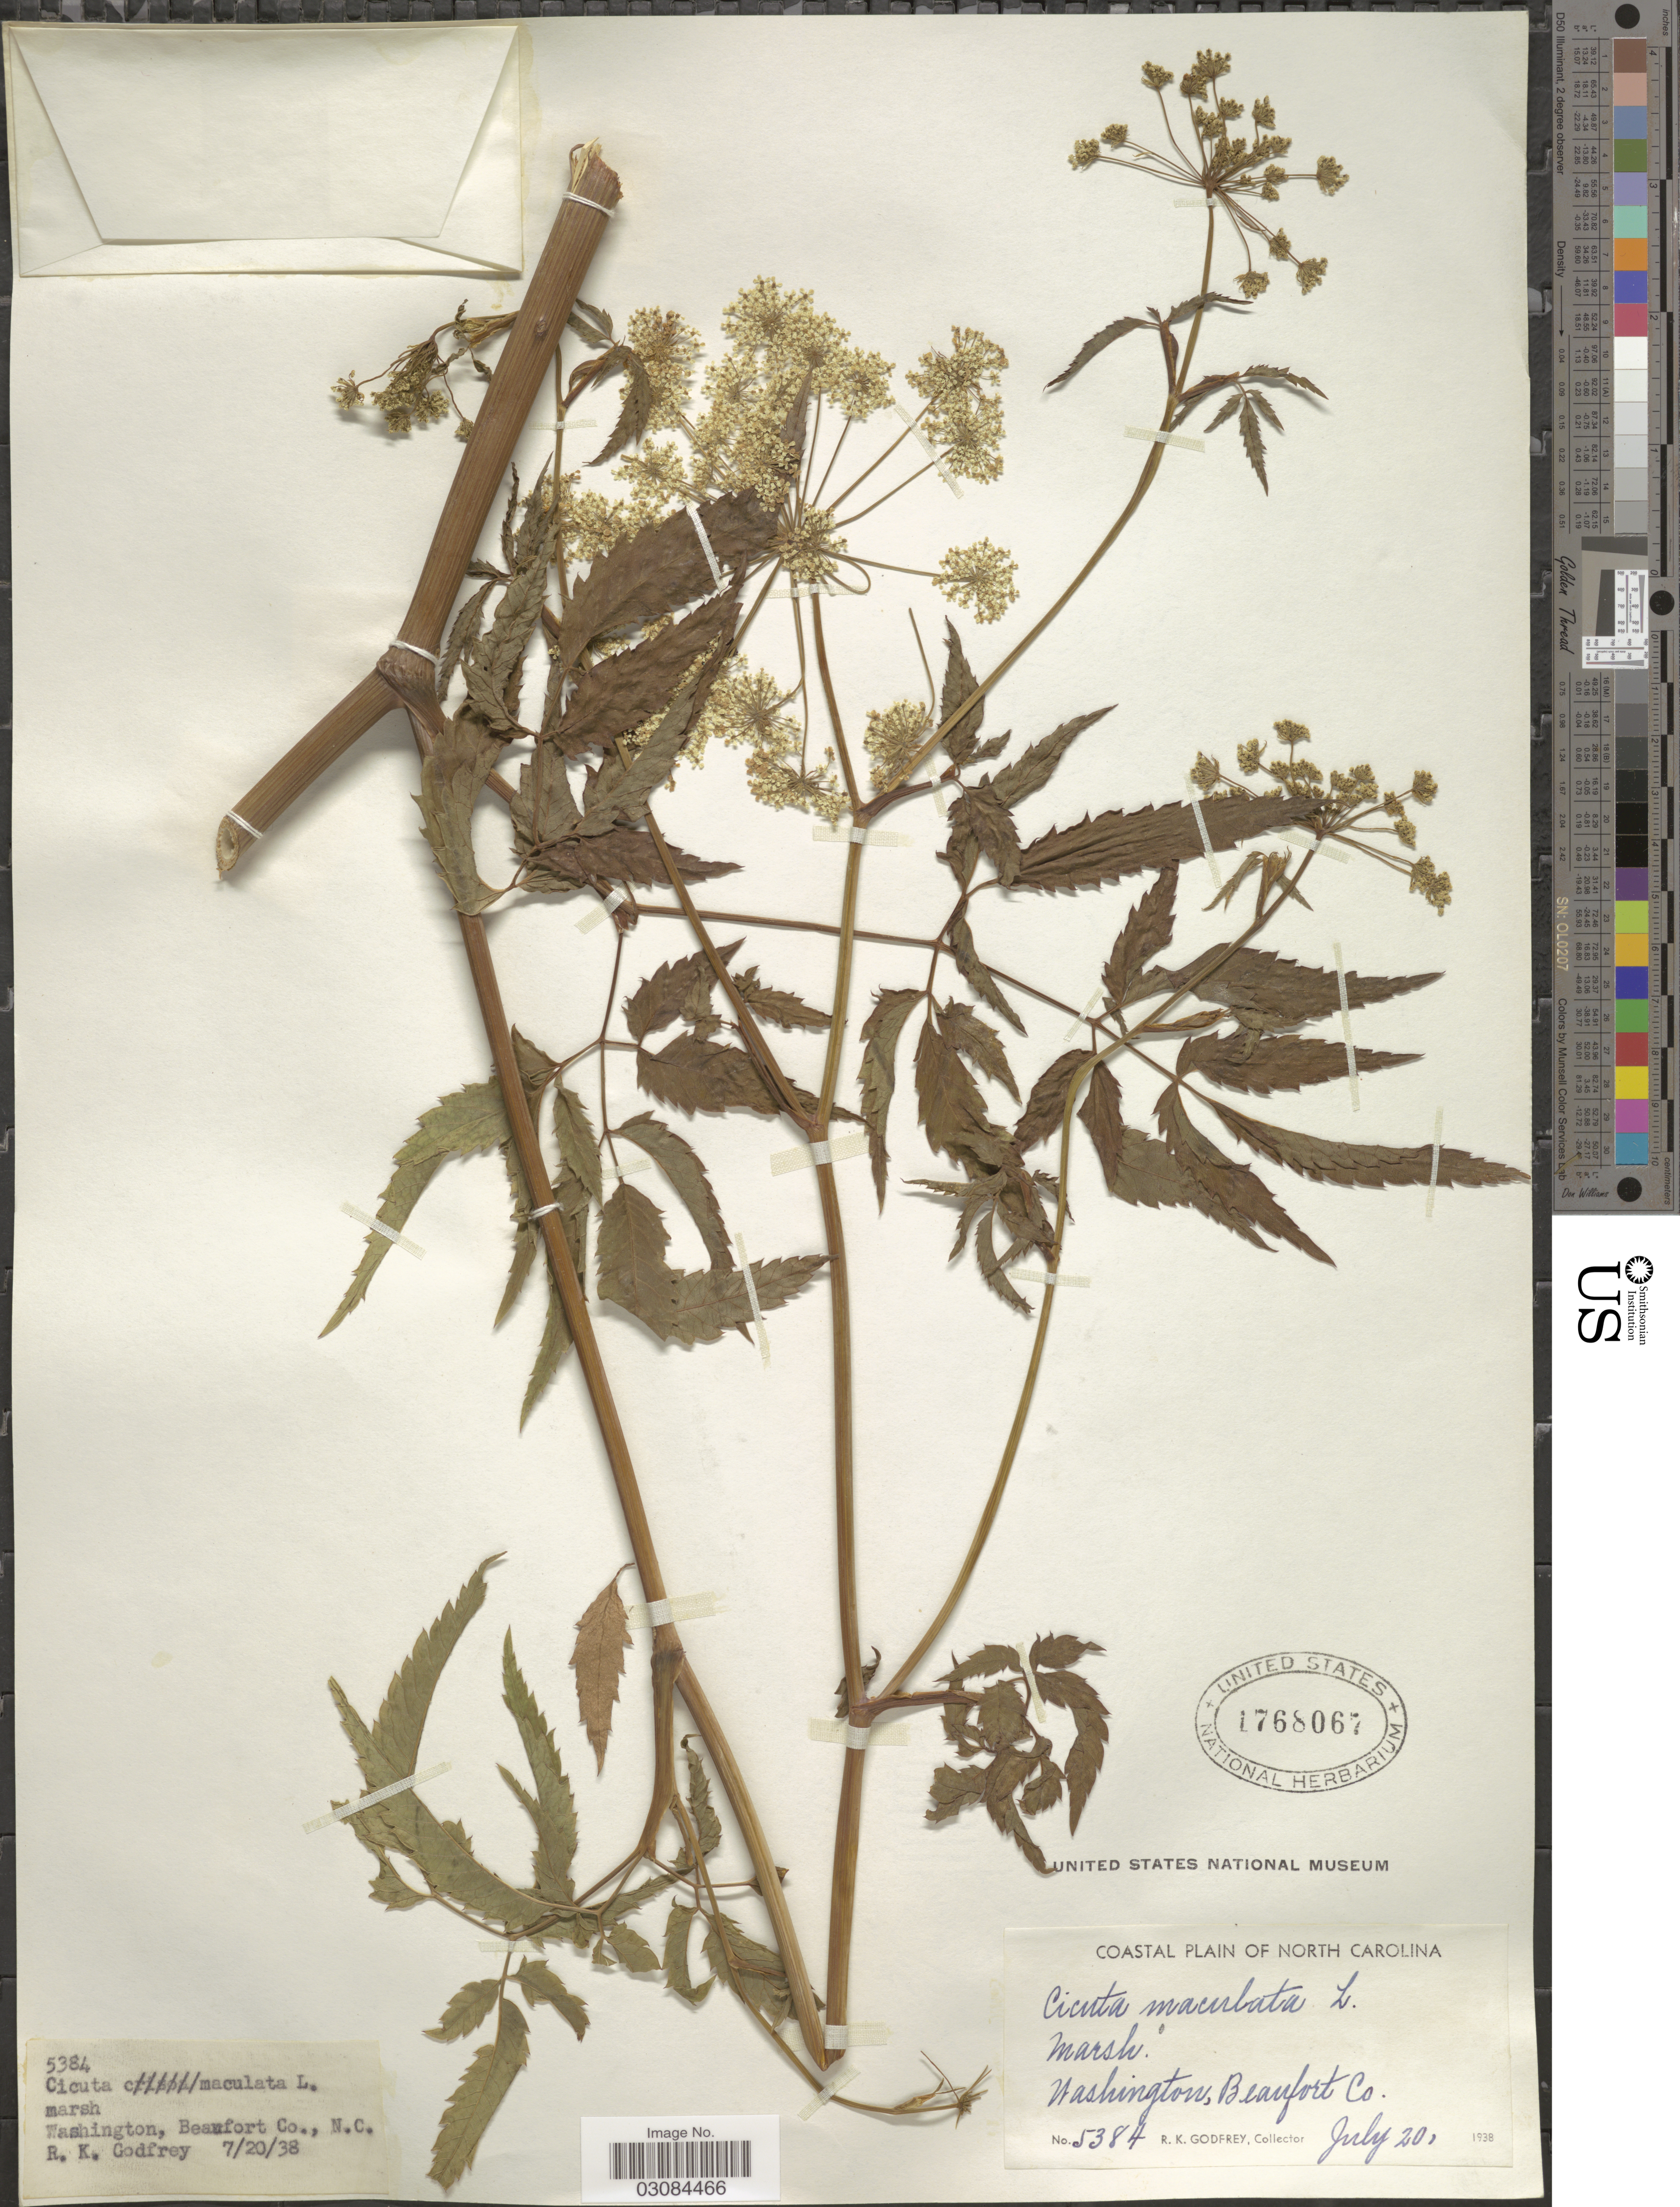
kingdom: Plantae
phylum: Tracheophyta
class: Magnoliopsida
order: Apiales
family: Apiaceae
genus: Cicuta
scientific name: Cicuta maculata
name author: L.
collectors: R. K. Godfrey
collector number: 5384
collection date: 1938-07-20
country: United States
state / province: North Carolina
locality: Coastal plain of North Carolina. Washington, Beaufort Co.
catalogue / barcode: US 1768067